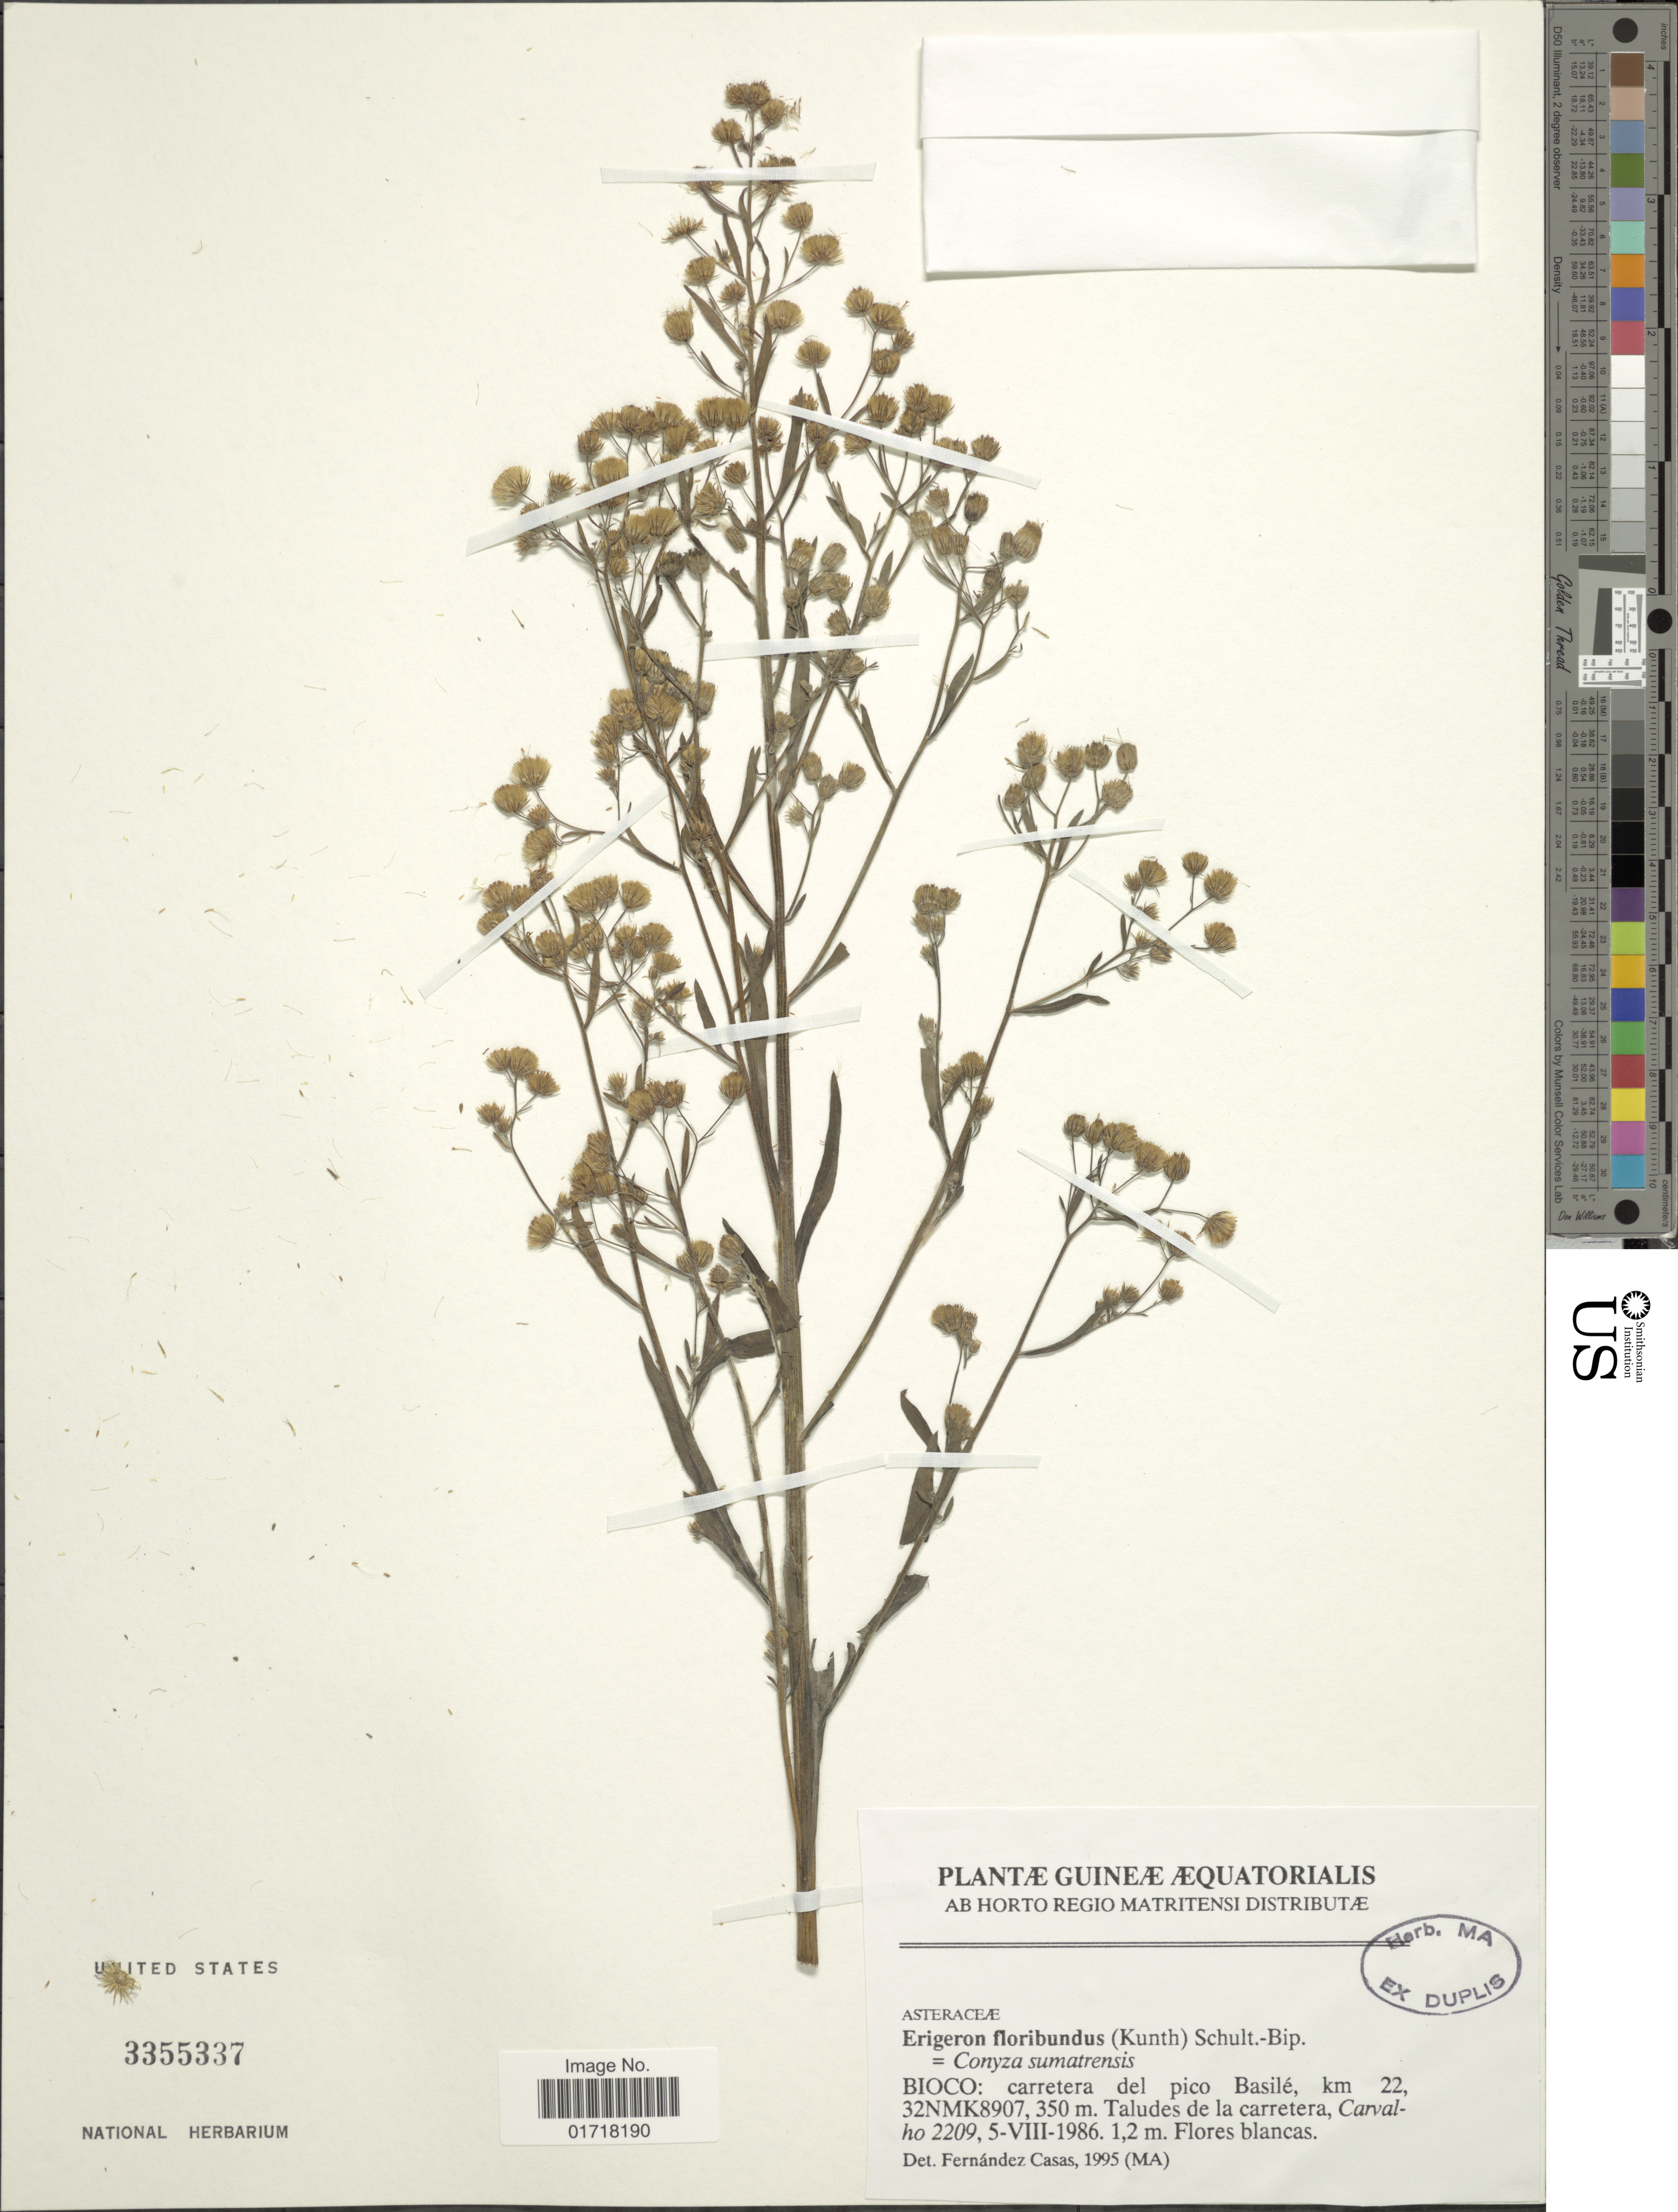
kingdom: Plantae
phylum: Tracheophyta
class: Magnoliopsida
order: Asterales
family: Asteraceae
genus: Conyza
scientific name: Conyza bonariensis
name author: (L.) Cronq.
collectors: Carvalho, --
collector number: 2209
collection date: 1986-08-05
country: Equatorial Guinea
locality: Bioco: carretera del pico Basil, km 22, 32NMK8907, Taludes de la carretera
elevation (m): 350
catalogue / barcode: US 3355337